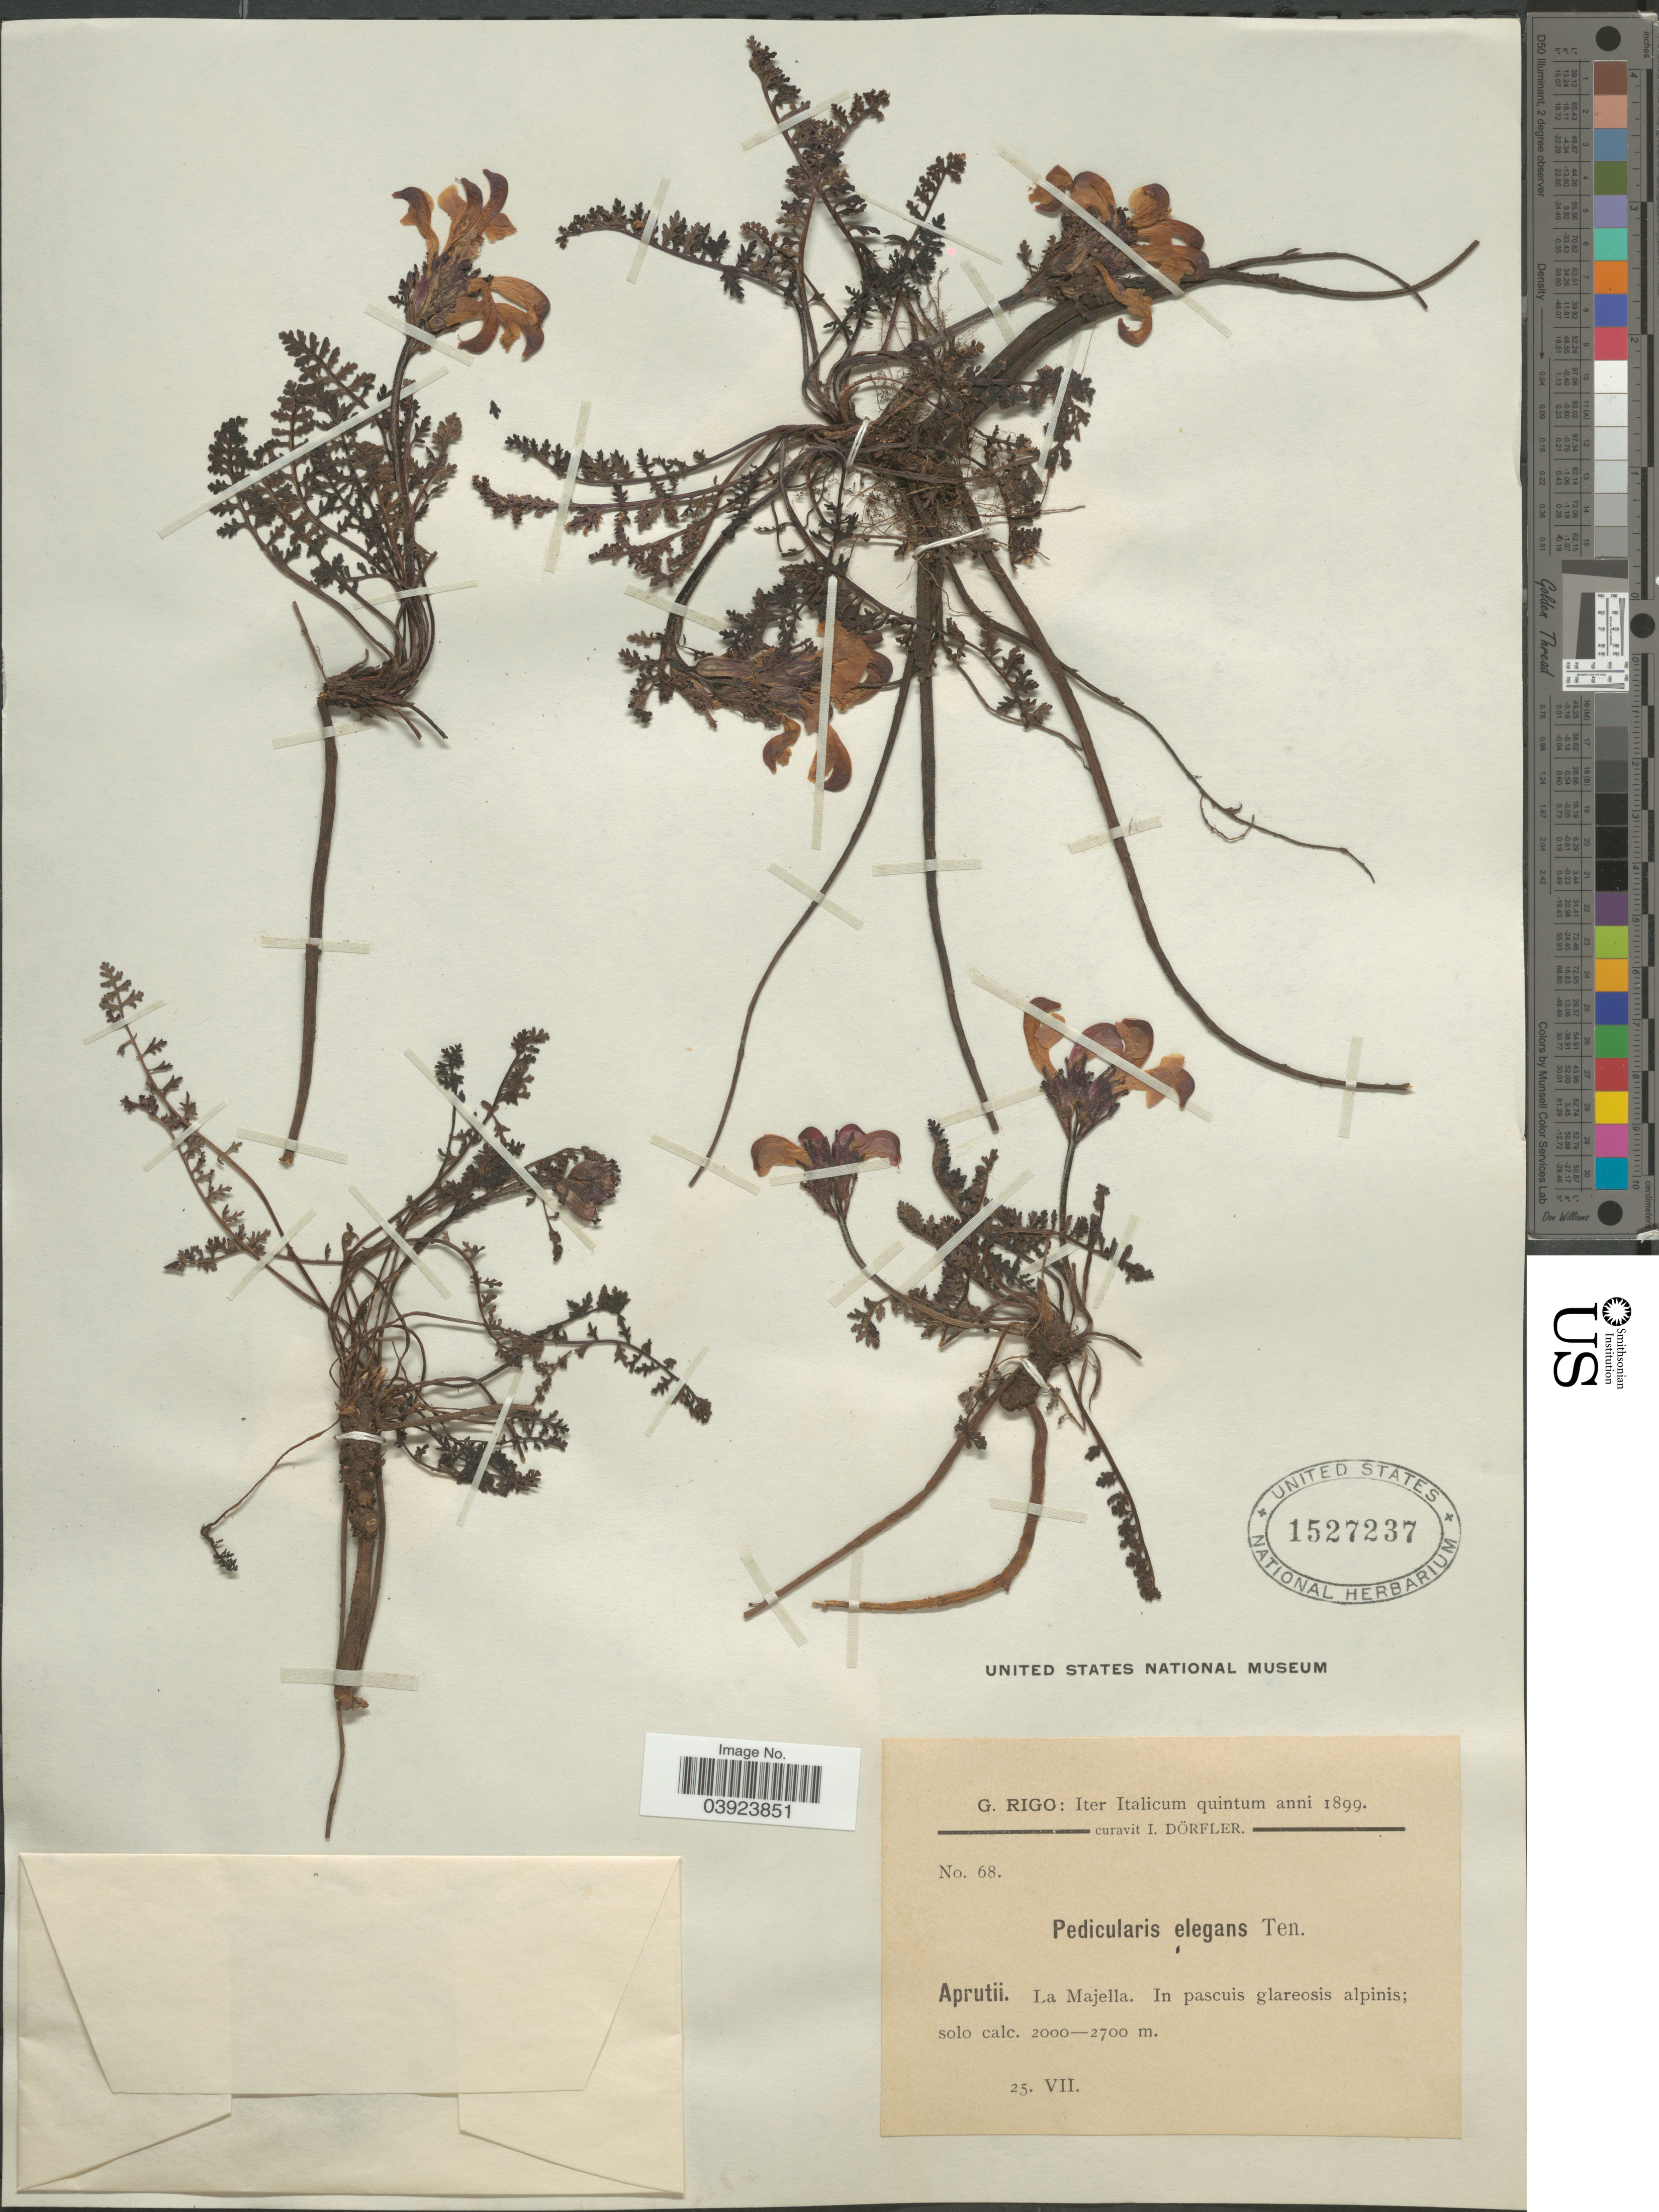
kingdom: Plantae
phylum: Tracheophyta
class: Magnoliopsida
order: Lamiales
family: Orobanchaceae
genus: Pedicularis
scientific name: Pedicularis elegans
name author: Ten.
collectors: G. Rigo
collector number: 68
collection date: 1899-07-25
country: Italy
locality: Aprutii. La Majella.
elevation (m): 2000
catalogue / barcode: US 1527237